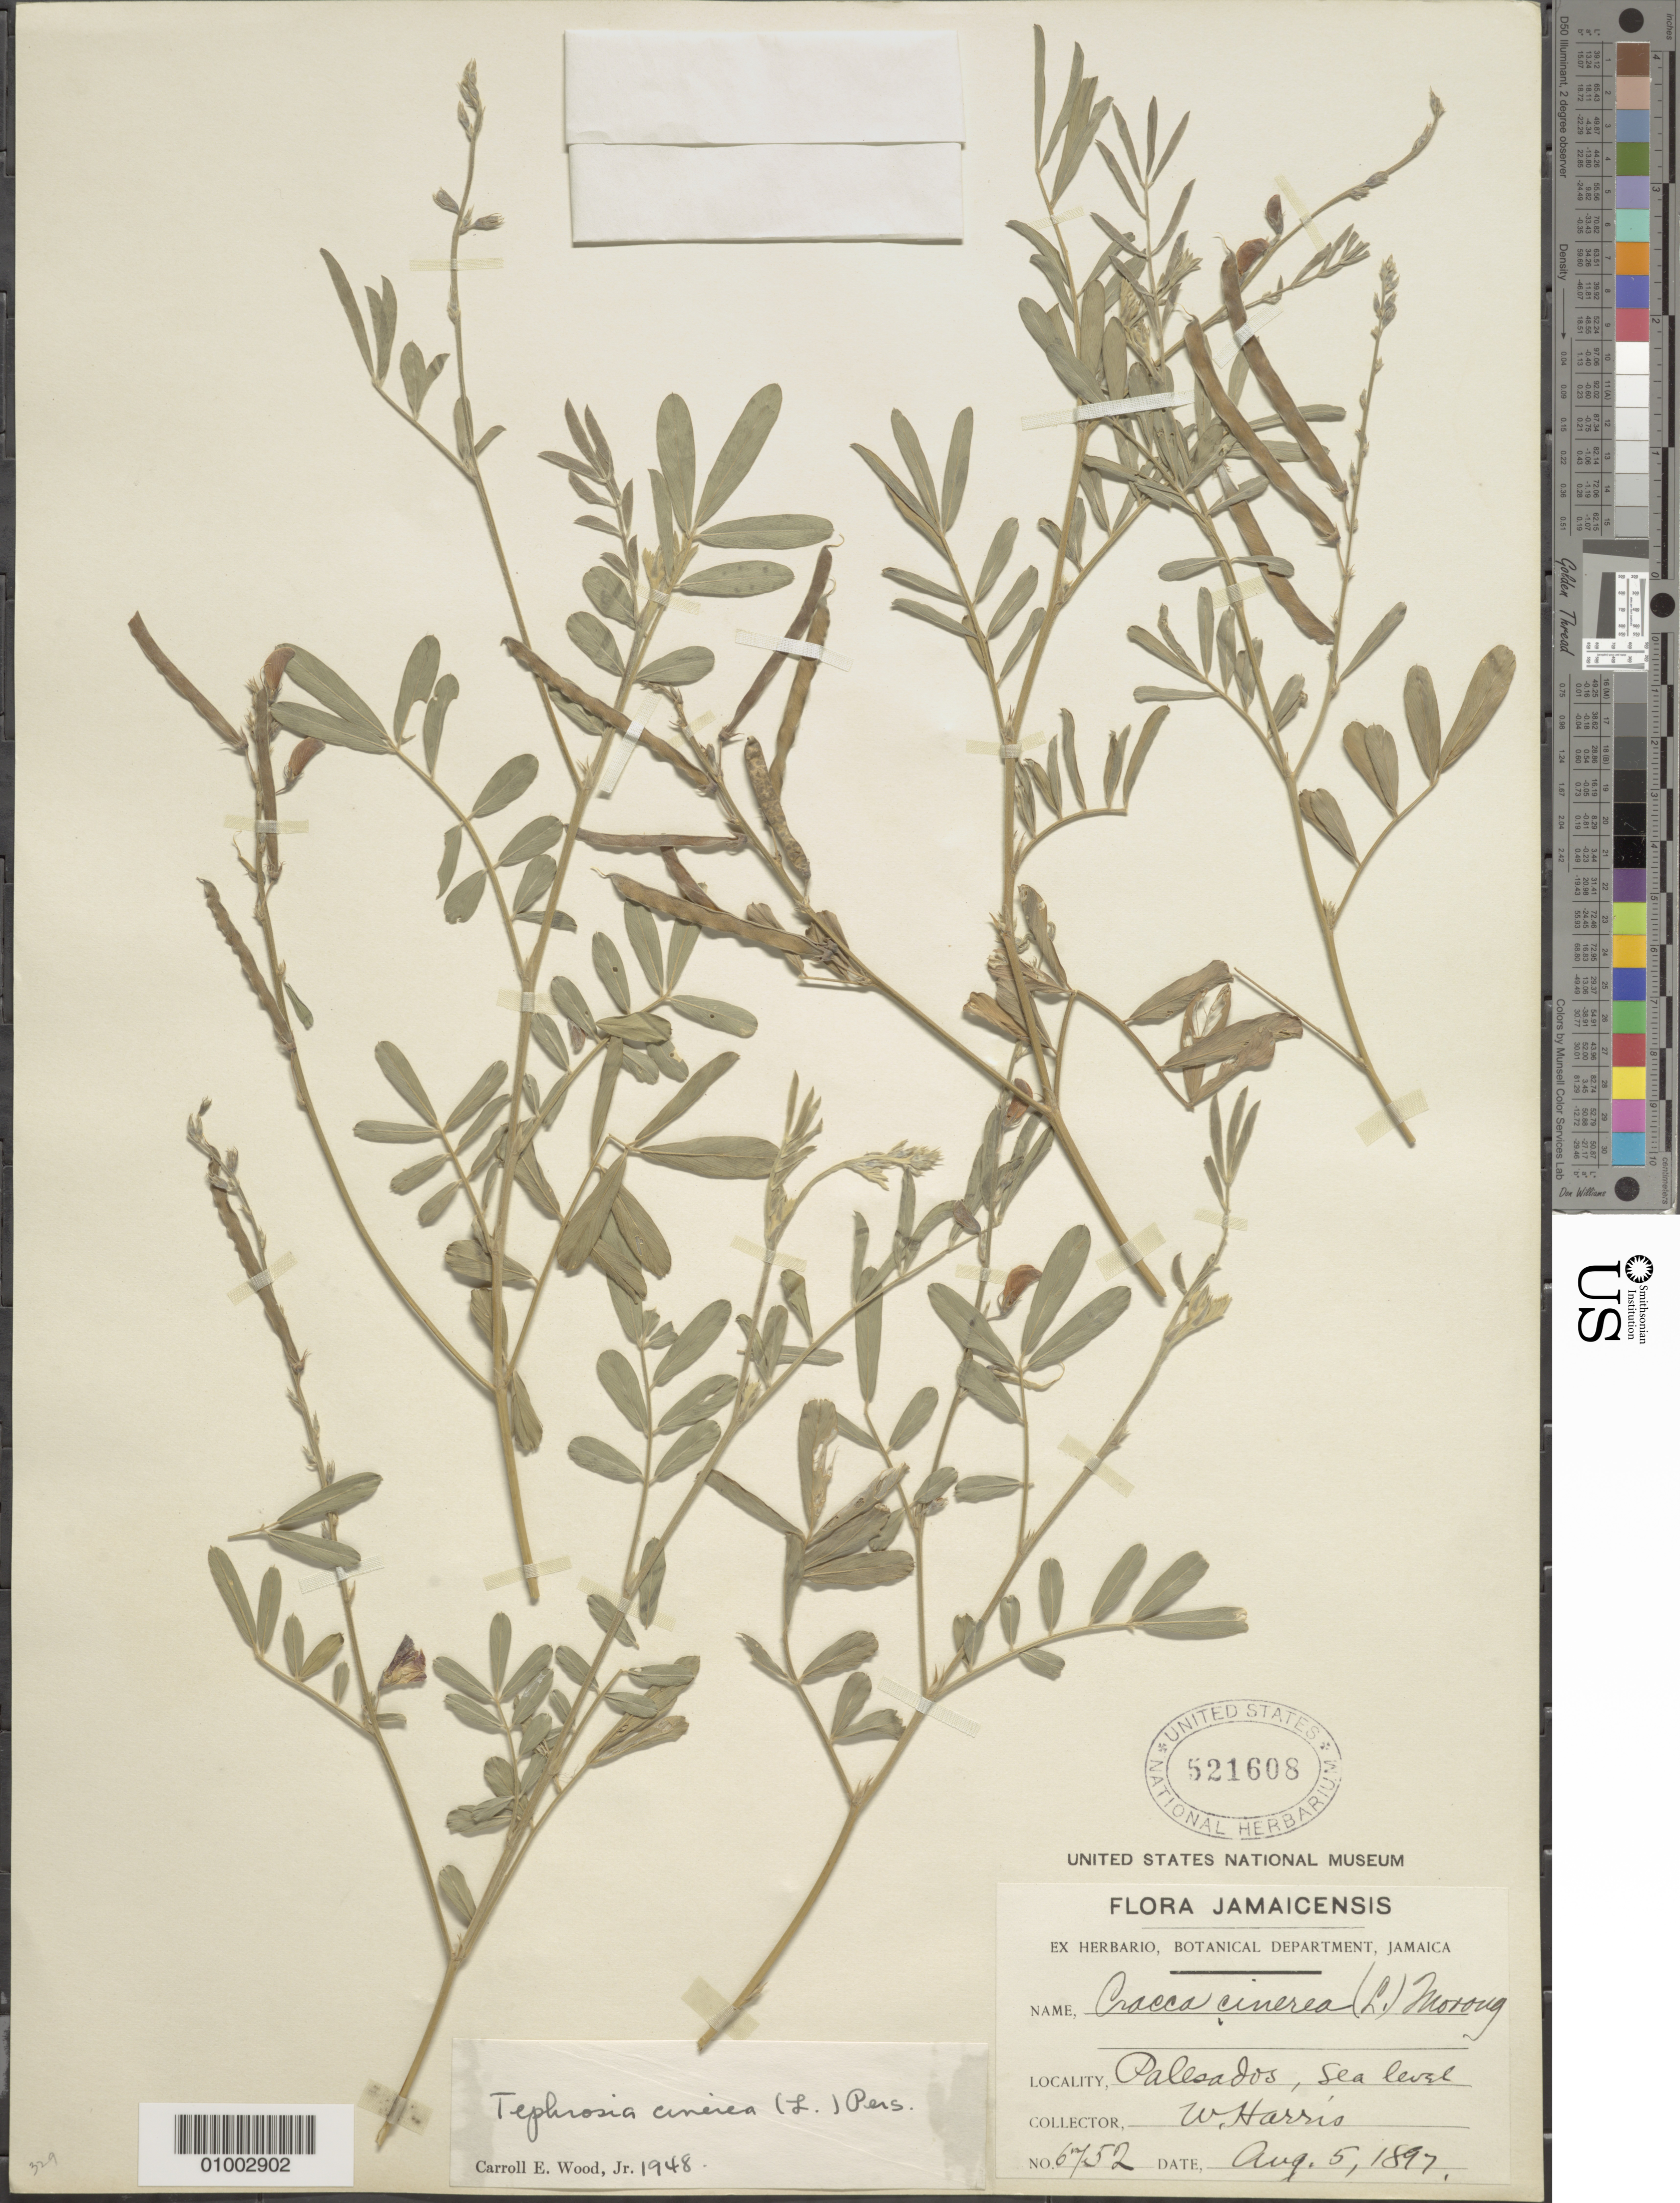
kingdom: Plantae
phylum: Tracheophyta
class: Magnoliopsida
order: Fabales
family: Fabaceae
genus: Tephrosia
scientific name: Tephrosia cinerea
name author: (L.) Pers.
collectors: W. H. Harris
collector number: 6752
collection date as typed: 05 Aug 1897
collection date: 1897-08-05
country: Jamaica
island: Jamaica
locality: Palesados, Sea Level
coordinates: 0 N, 0 E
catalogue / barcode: US 521608